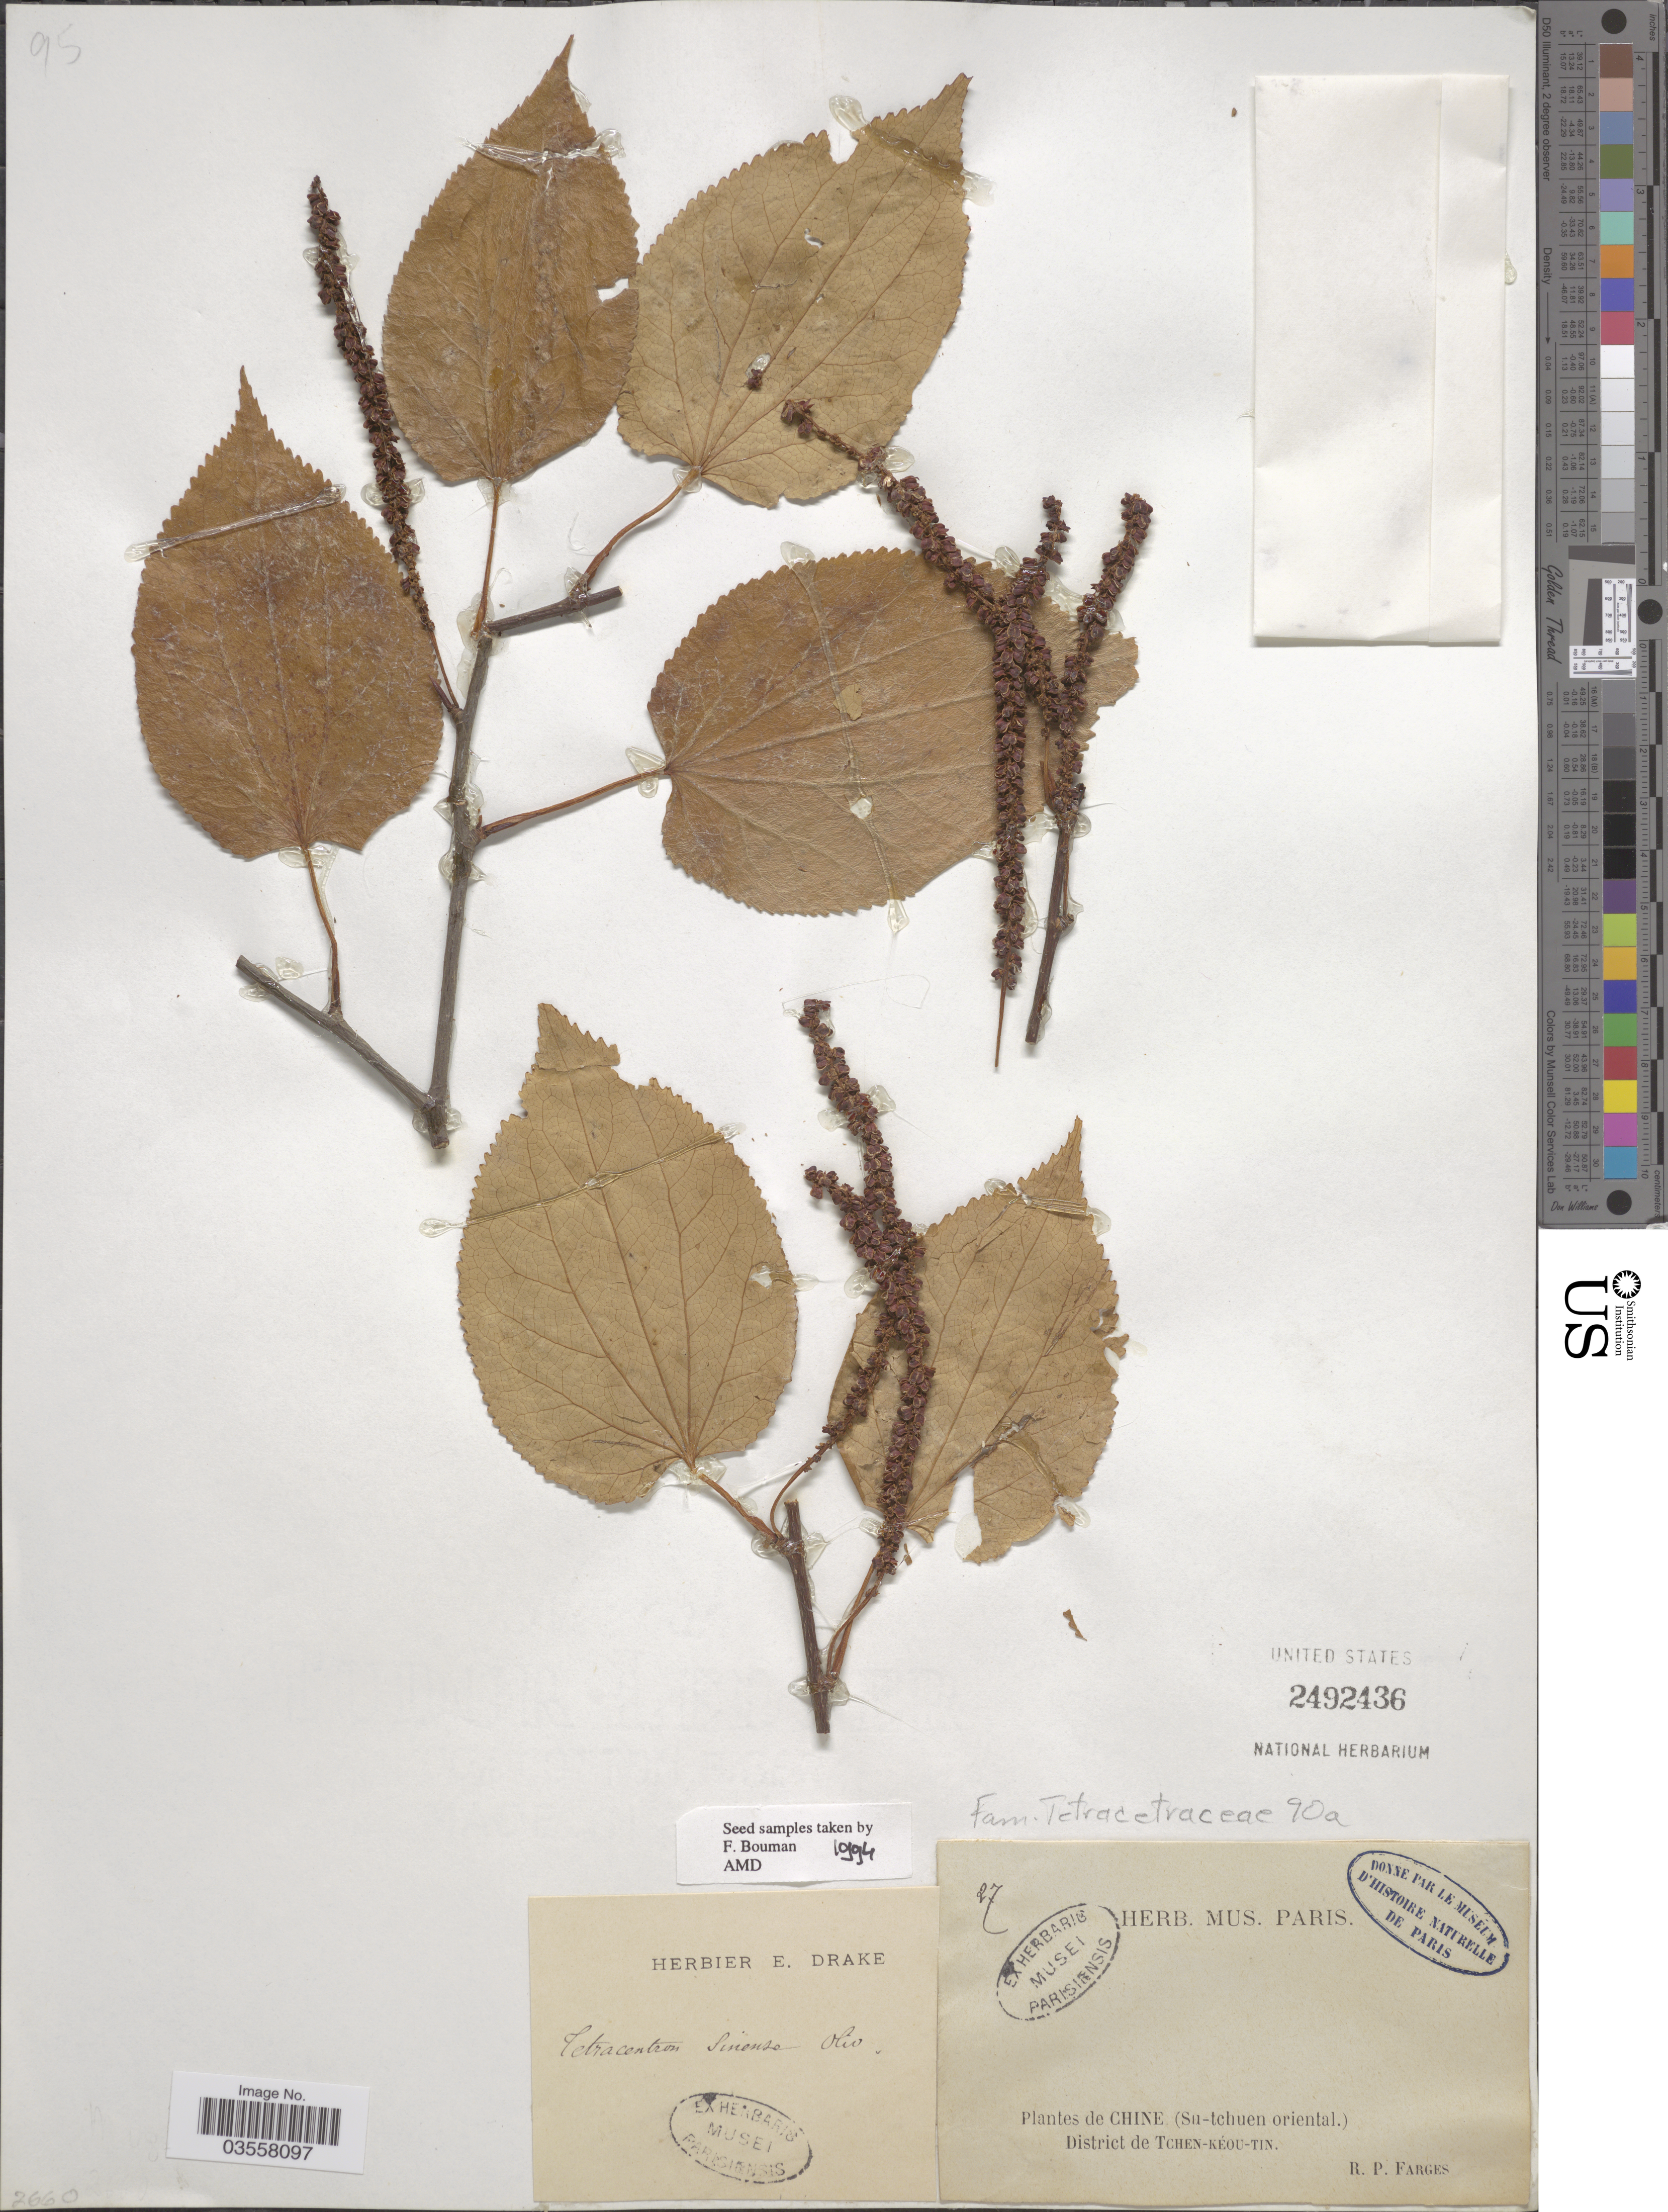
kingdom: Plantae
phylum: Tracheophyta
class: Magnoliopsida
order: Trochodendrales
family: Trochodendraceae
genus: Tetracentron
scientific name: Tetracentron sinense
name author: Oliv.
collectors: R. Farges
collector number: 27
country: China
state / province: Sichuan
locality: (Su-tchuen oriental). District de Tchen-Kéou-Tin.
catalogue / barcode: US 2492436